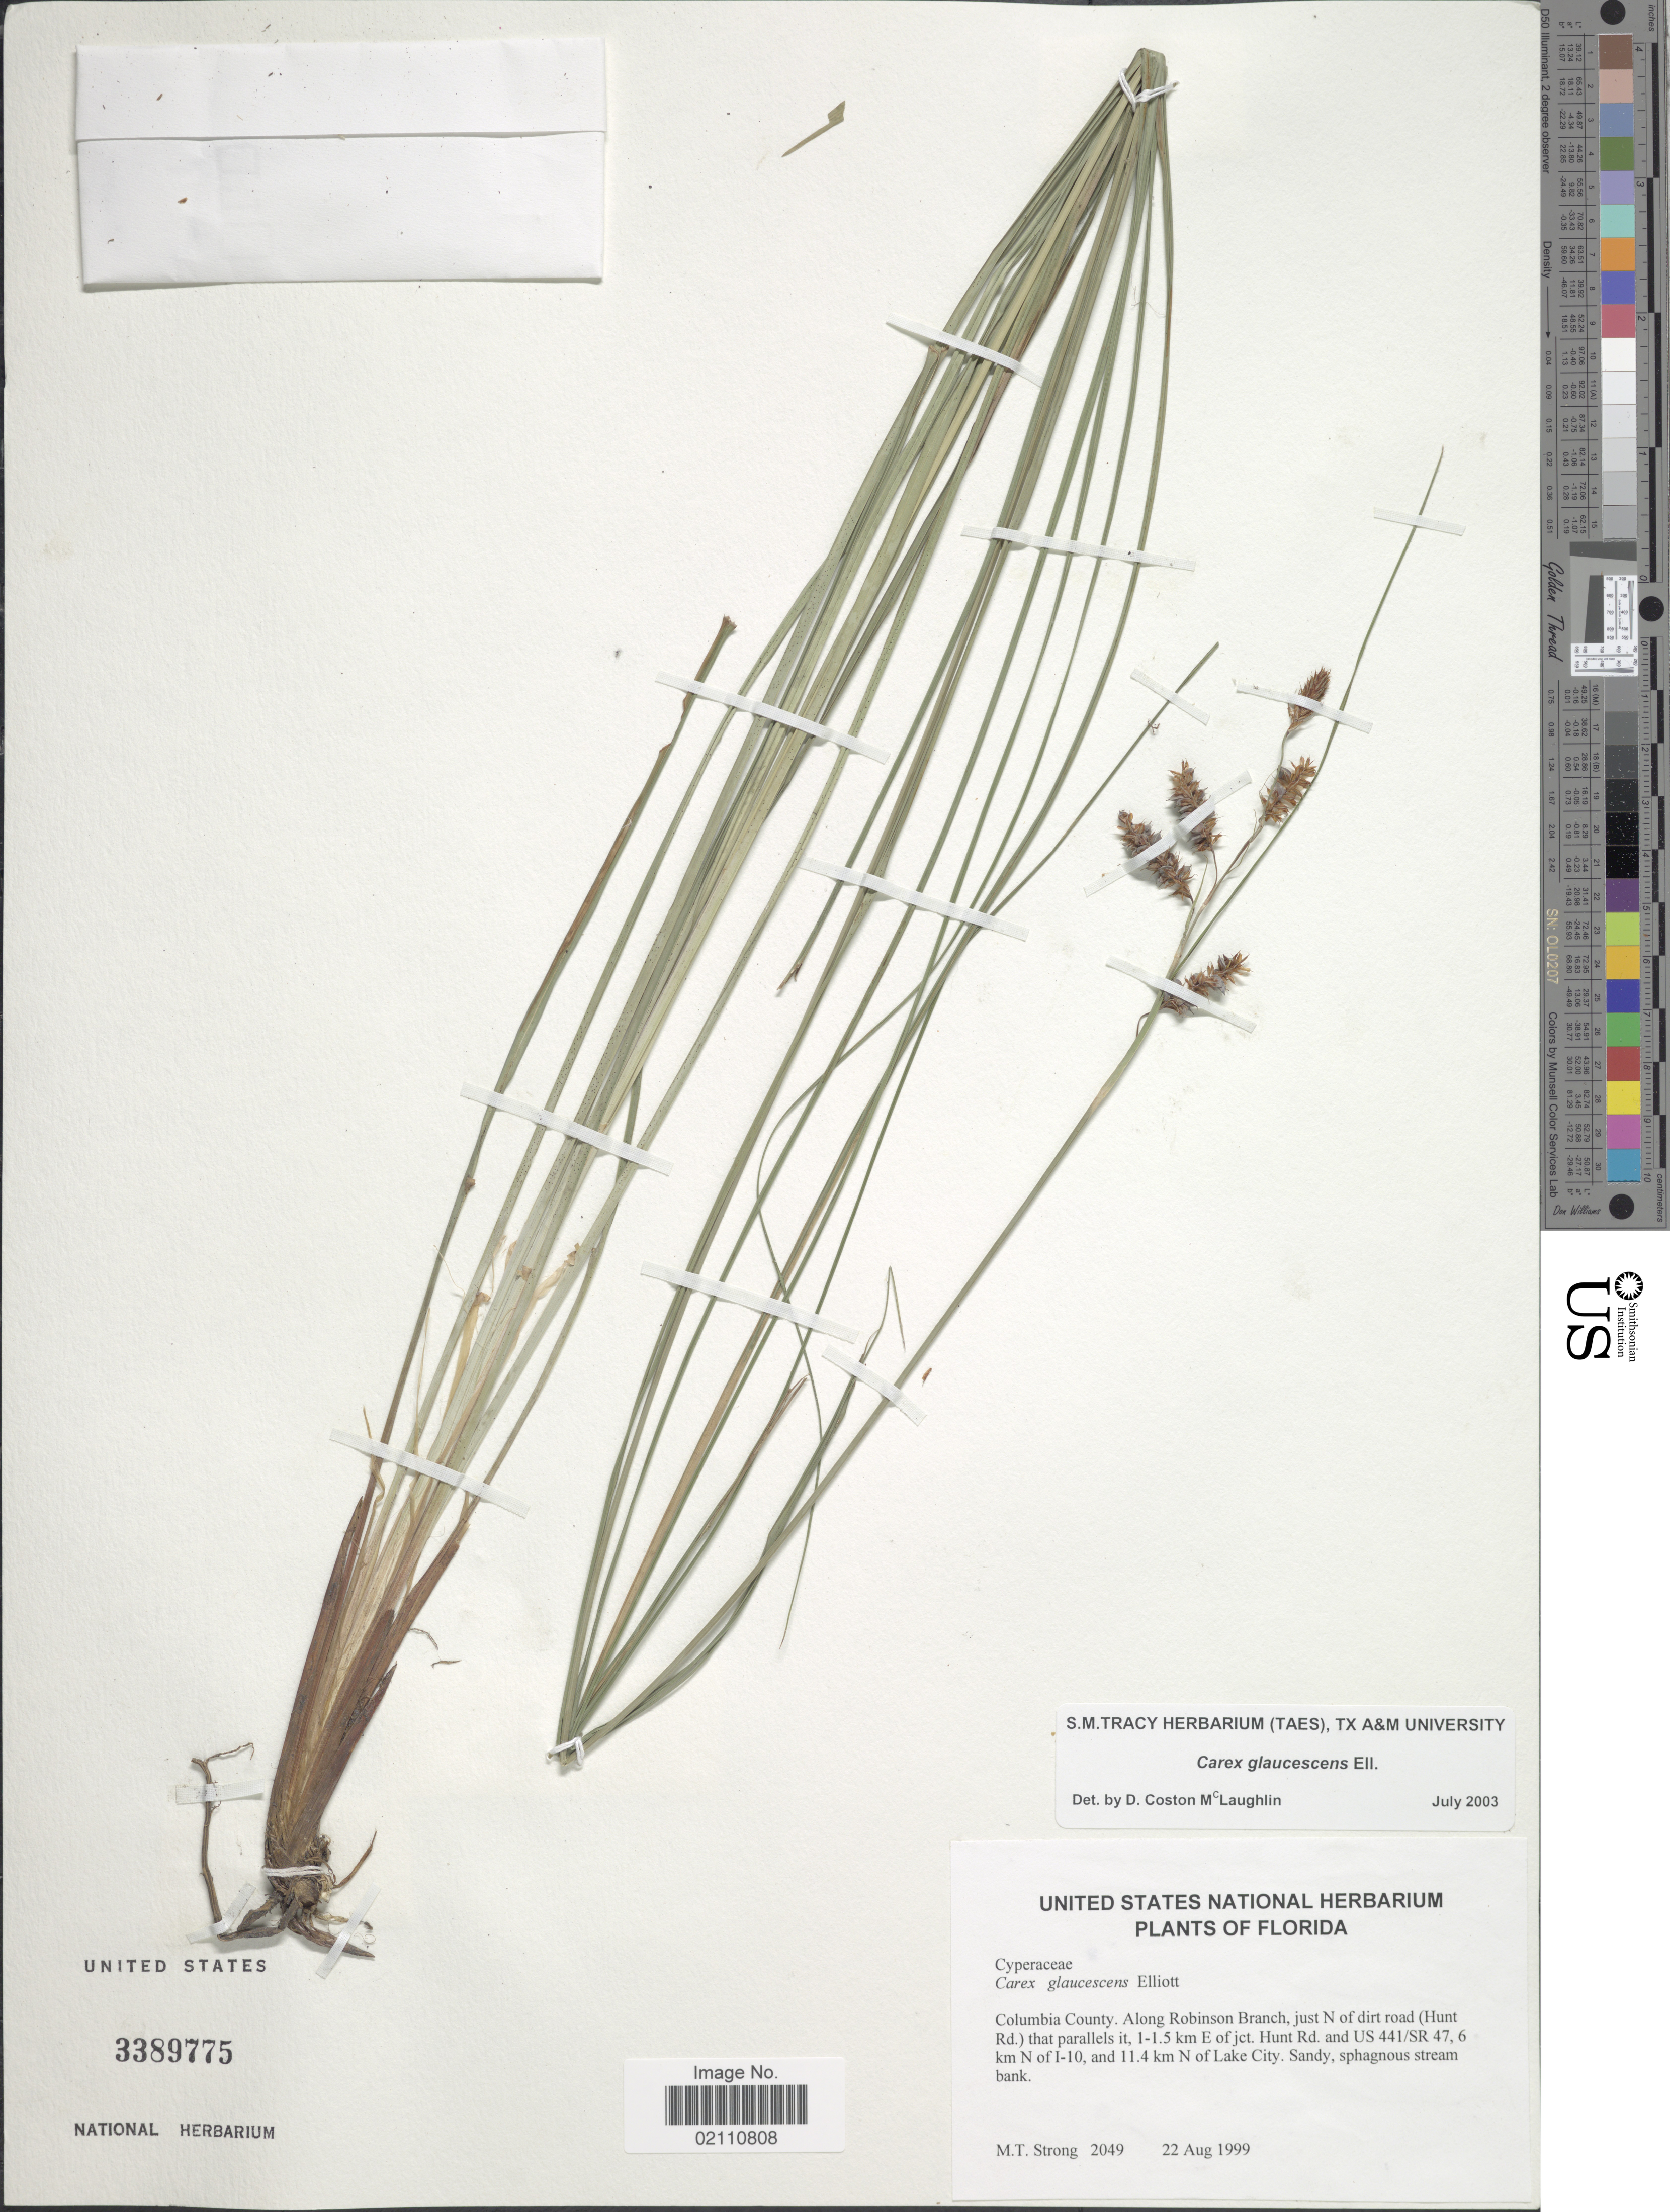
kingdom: Plantae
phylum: Tracheophyta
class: Liliopsida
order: Poales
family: Cyperaceae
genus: Carex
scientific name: Carex glaucescens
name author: Elliott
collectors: M. T. Strong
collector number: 2049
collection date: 1999-08-22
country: United States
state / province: Florida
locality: Columbia County. Along Robinson Branch, just N of dirt road (Hunt Rd) that parallels it, 1-1.5 km E of jct. Hunt Rd. and US 441/SR47.6 km N of I-10, and 11.4 km of Lake City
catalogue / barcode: US 3389775